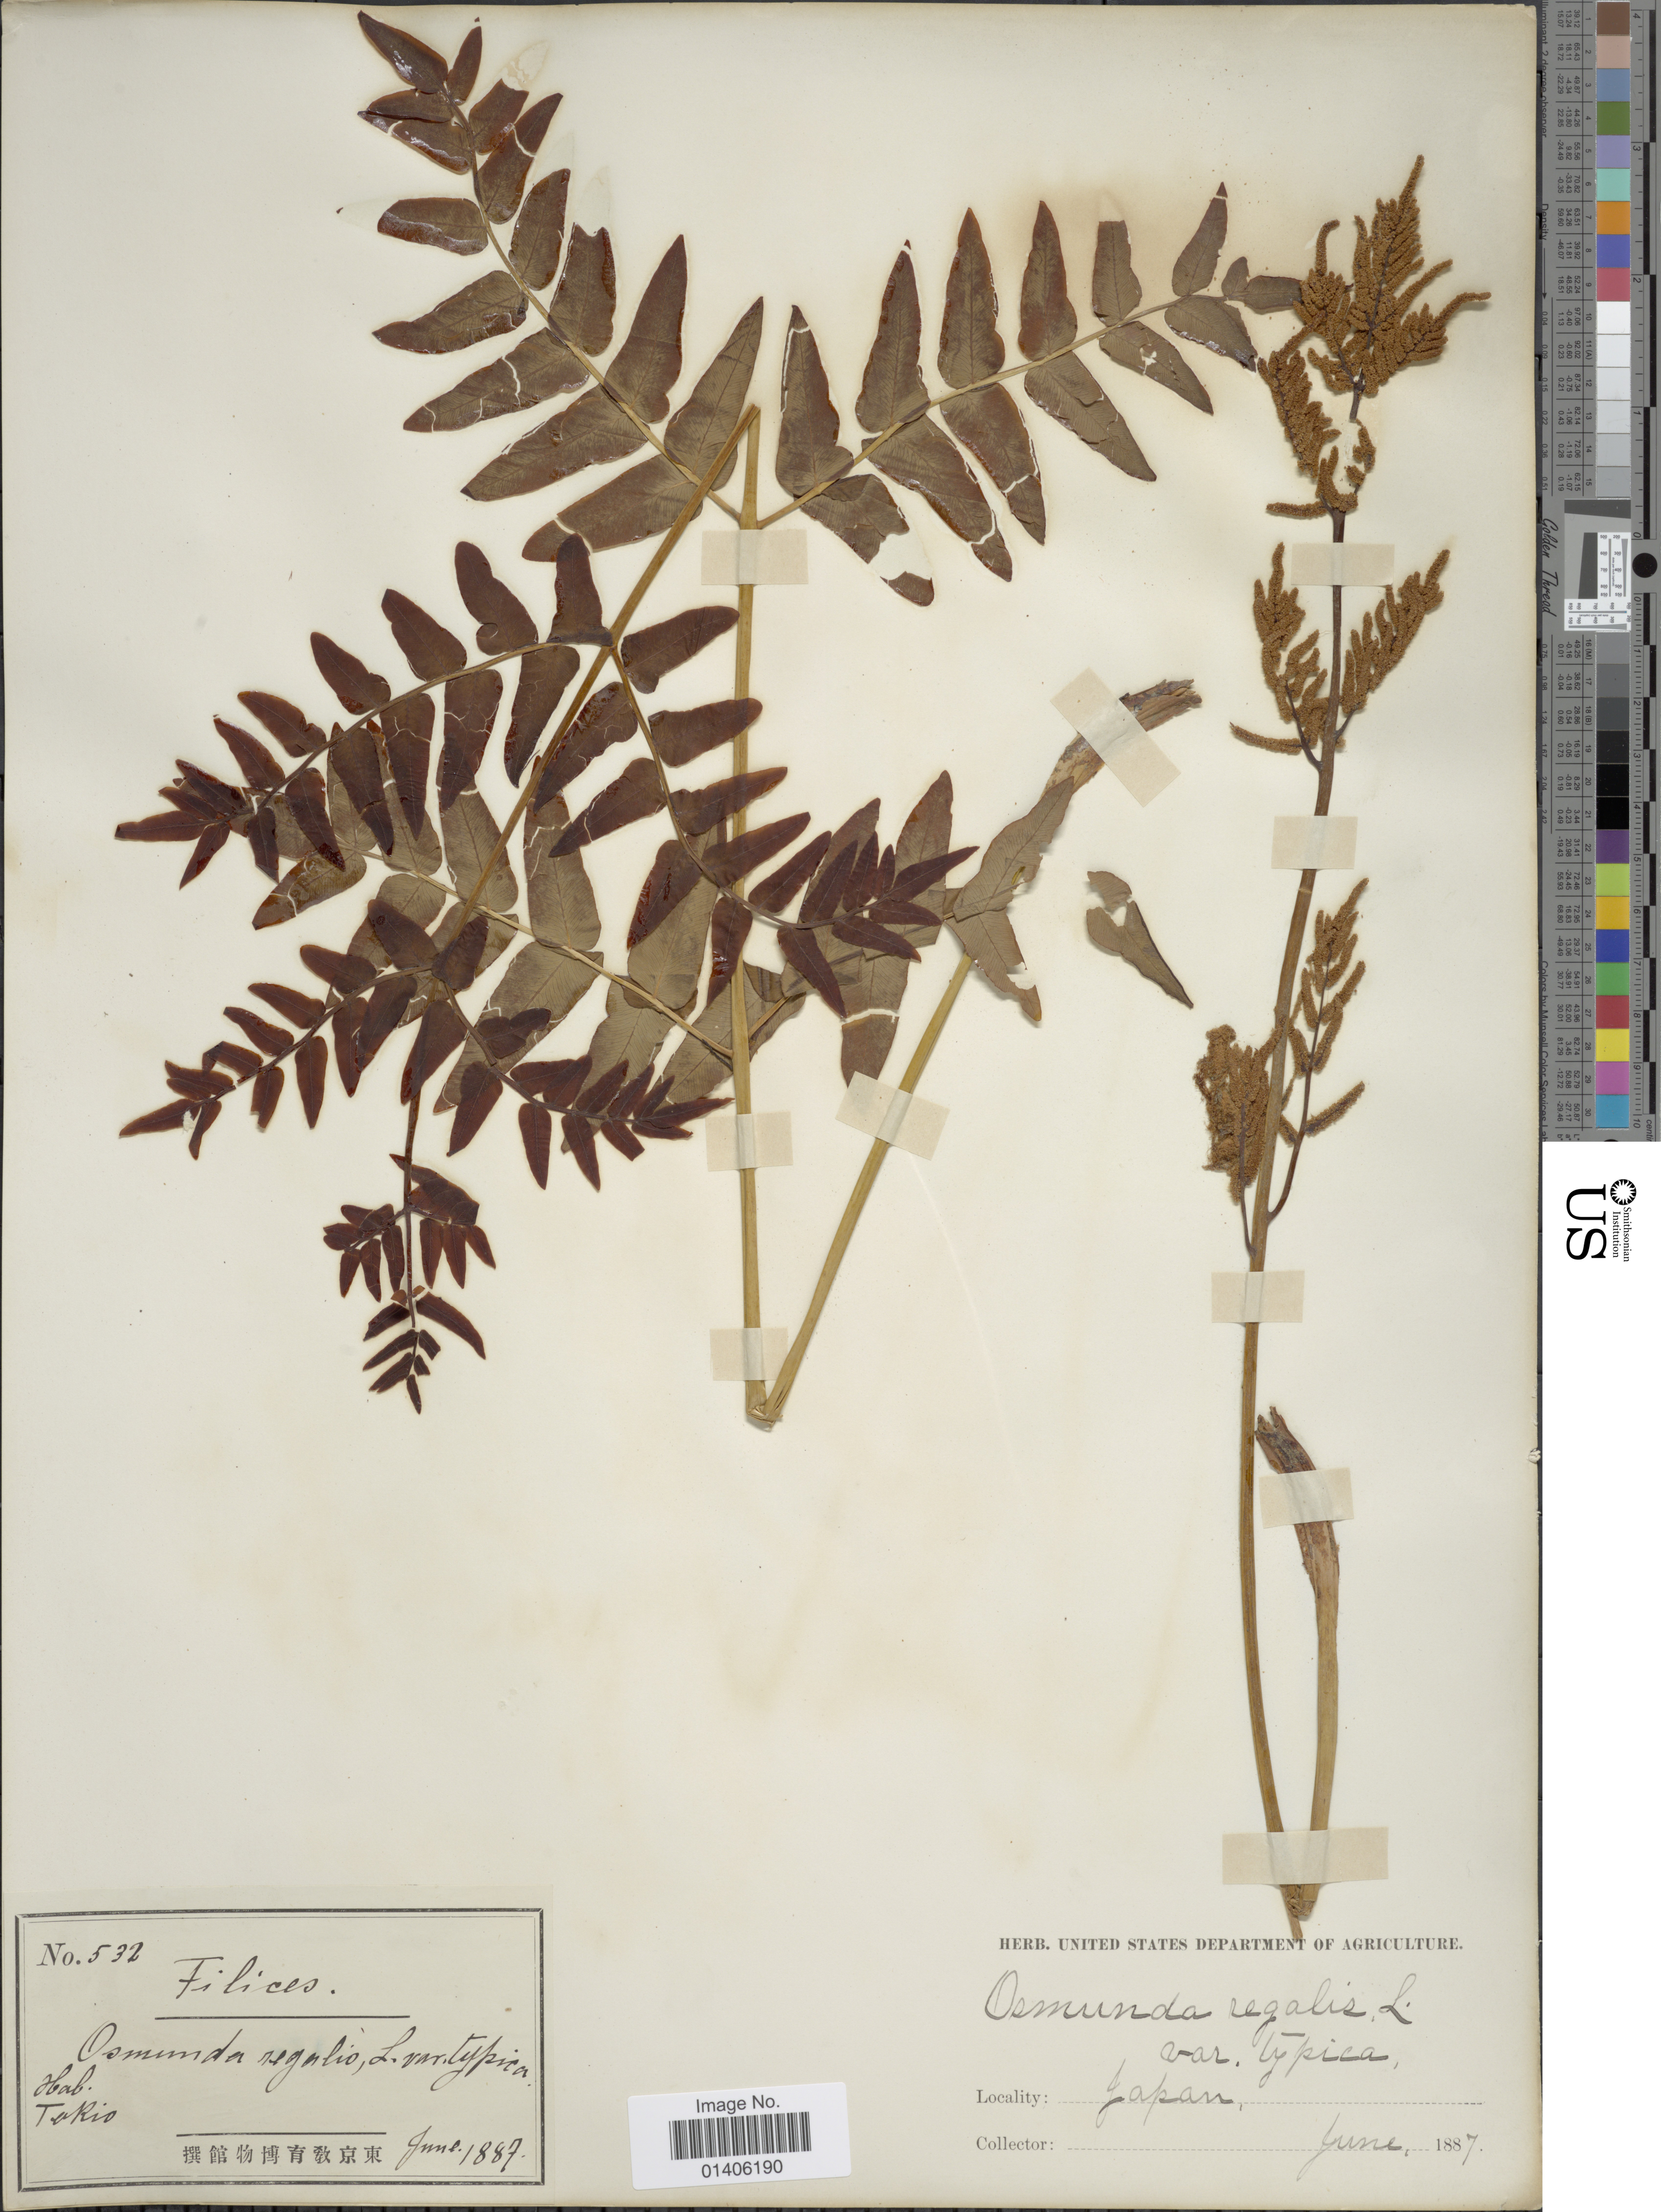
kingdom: Plantae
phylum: Tracheophyta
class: Polypodiopsida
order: Osmundales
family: Osmundaceae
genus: Osmunda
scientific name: Osmunda lancea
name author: Thunb.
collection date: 1887-06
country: Japan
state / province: Tokyo, Federal City of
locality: Tokio